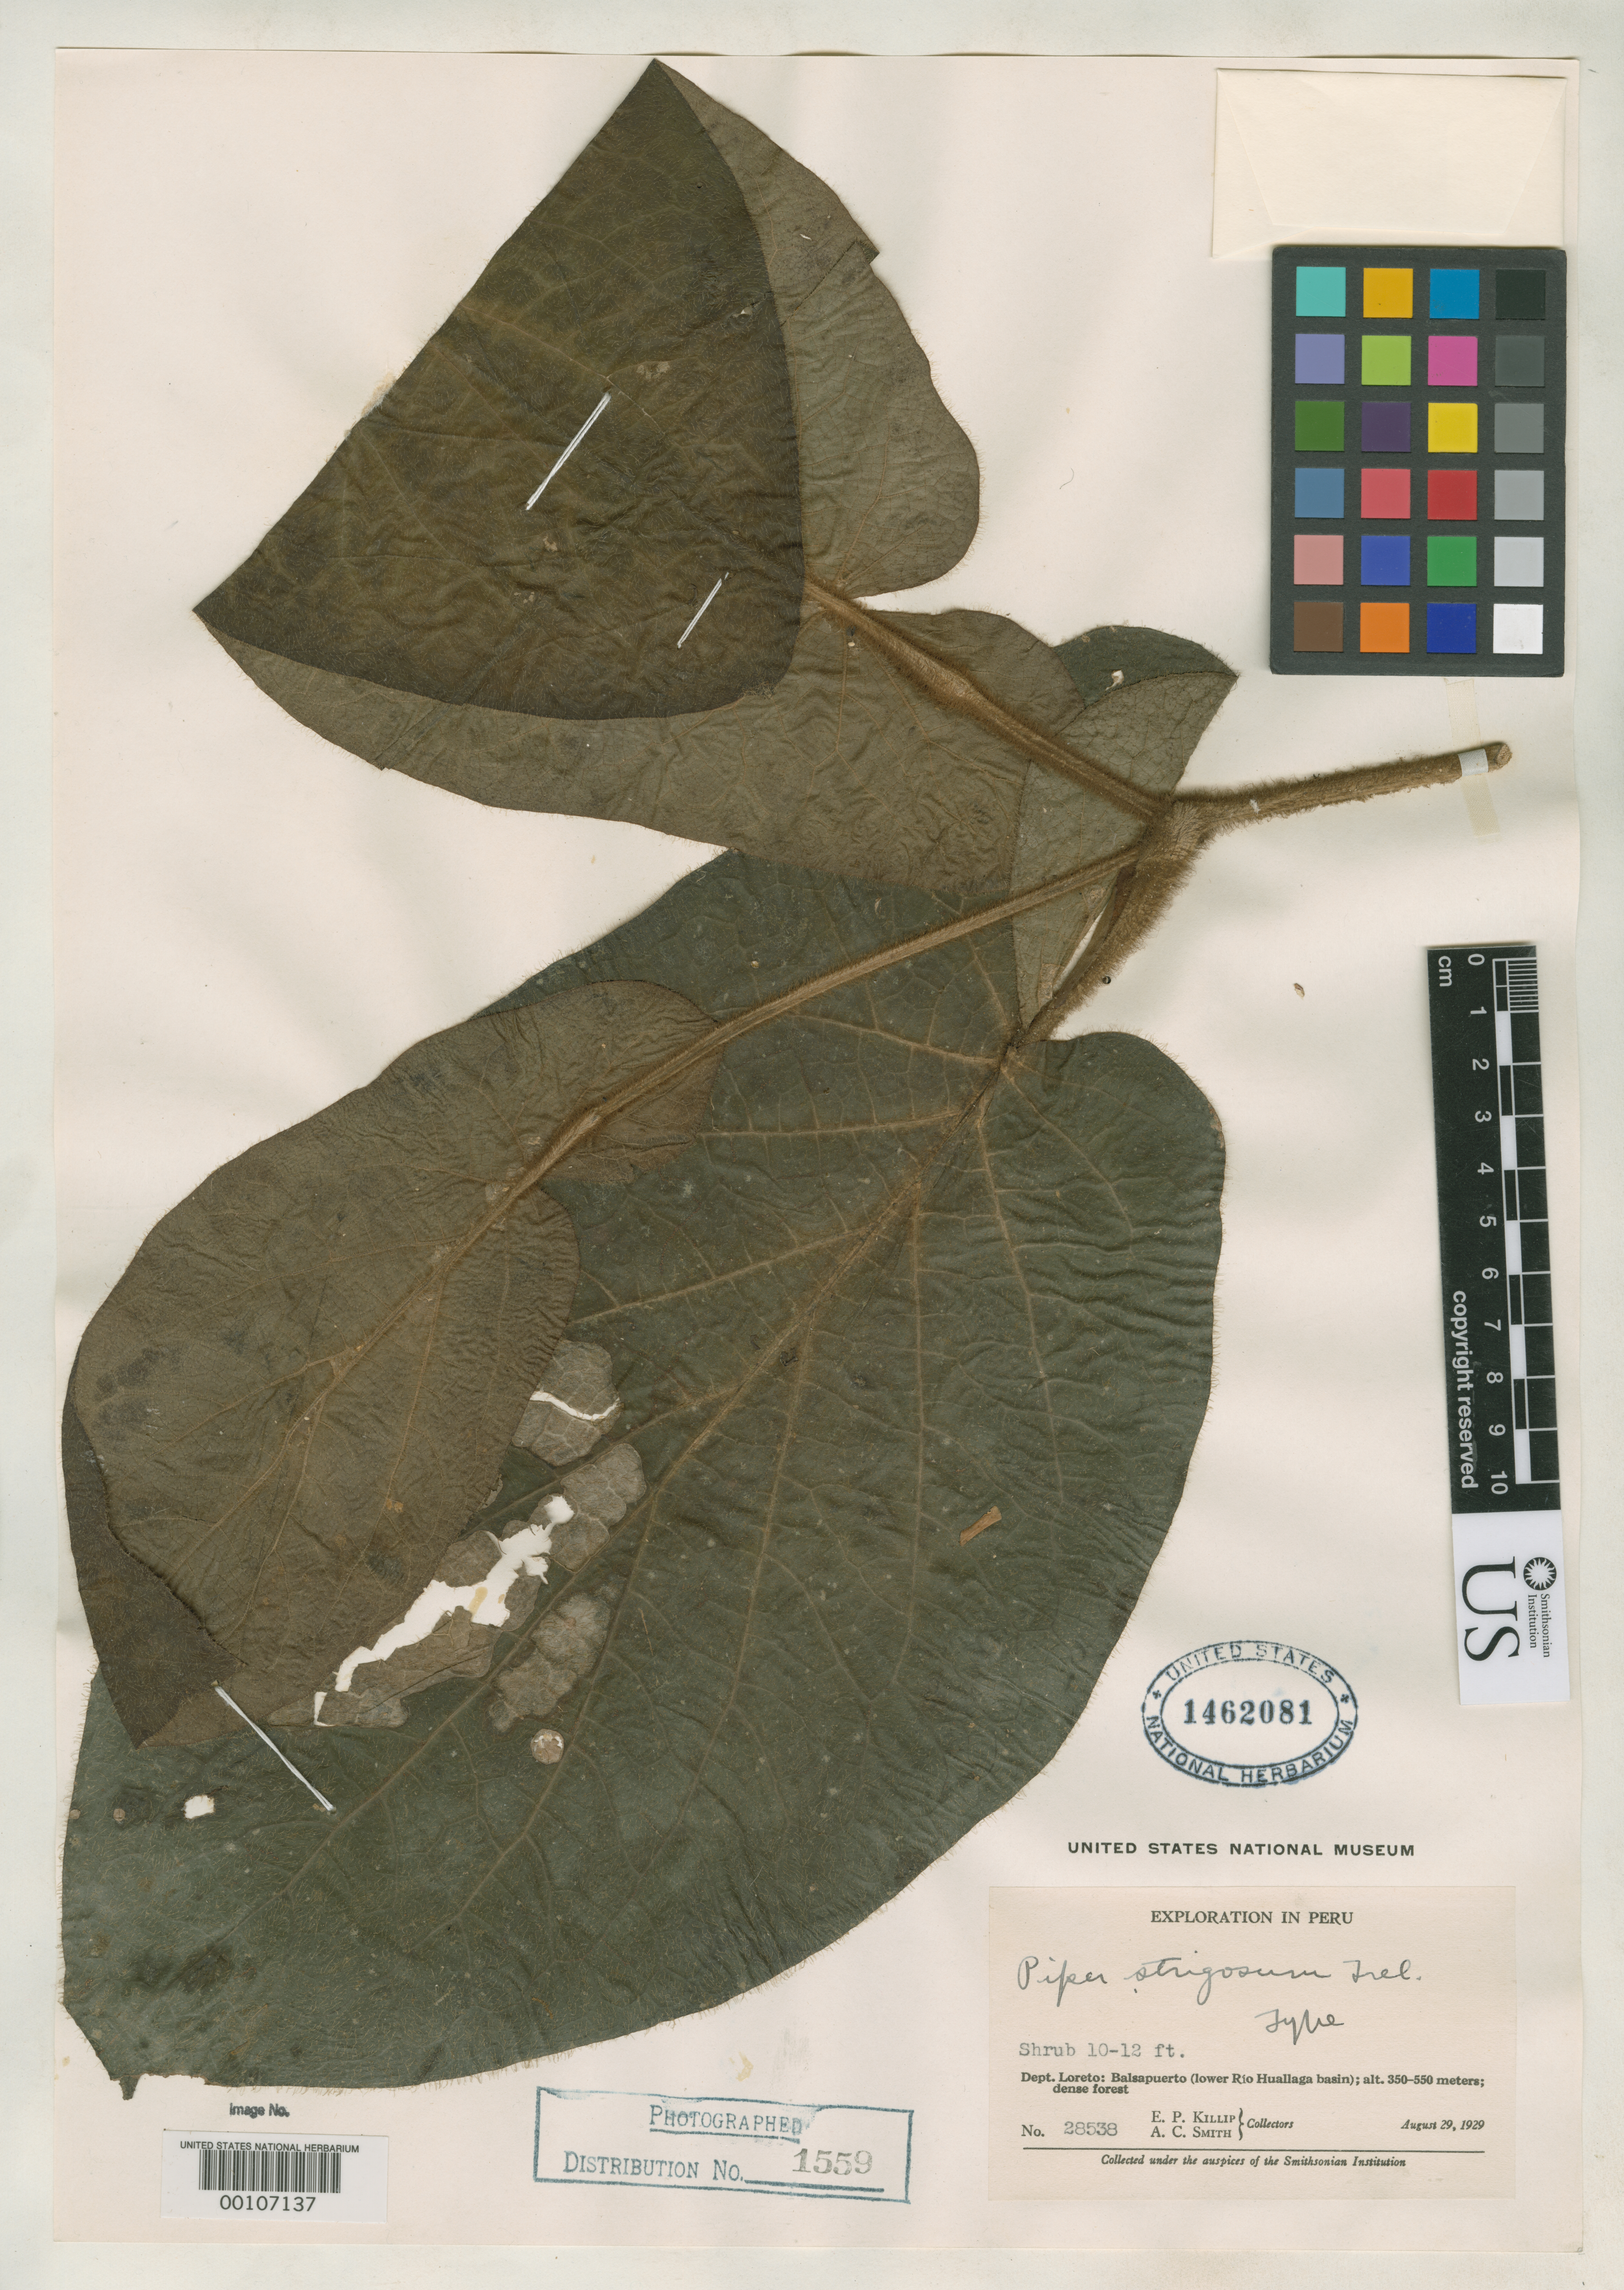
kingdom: Plantae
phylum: Tracheophyta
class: Magnoliopsida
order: Piperales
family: Piperaceae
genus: Piper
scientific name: Piper strigosum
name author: Trel. in J.F. Macbr.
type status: Holotype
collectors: E. P. Killip & A. C. Smith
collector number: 28538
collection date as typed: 29 Aug 1929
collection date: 1929-08-29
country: Peru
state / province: Loreto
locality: Balsapuerto.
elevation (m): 350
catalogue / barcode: US 1462081